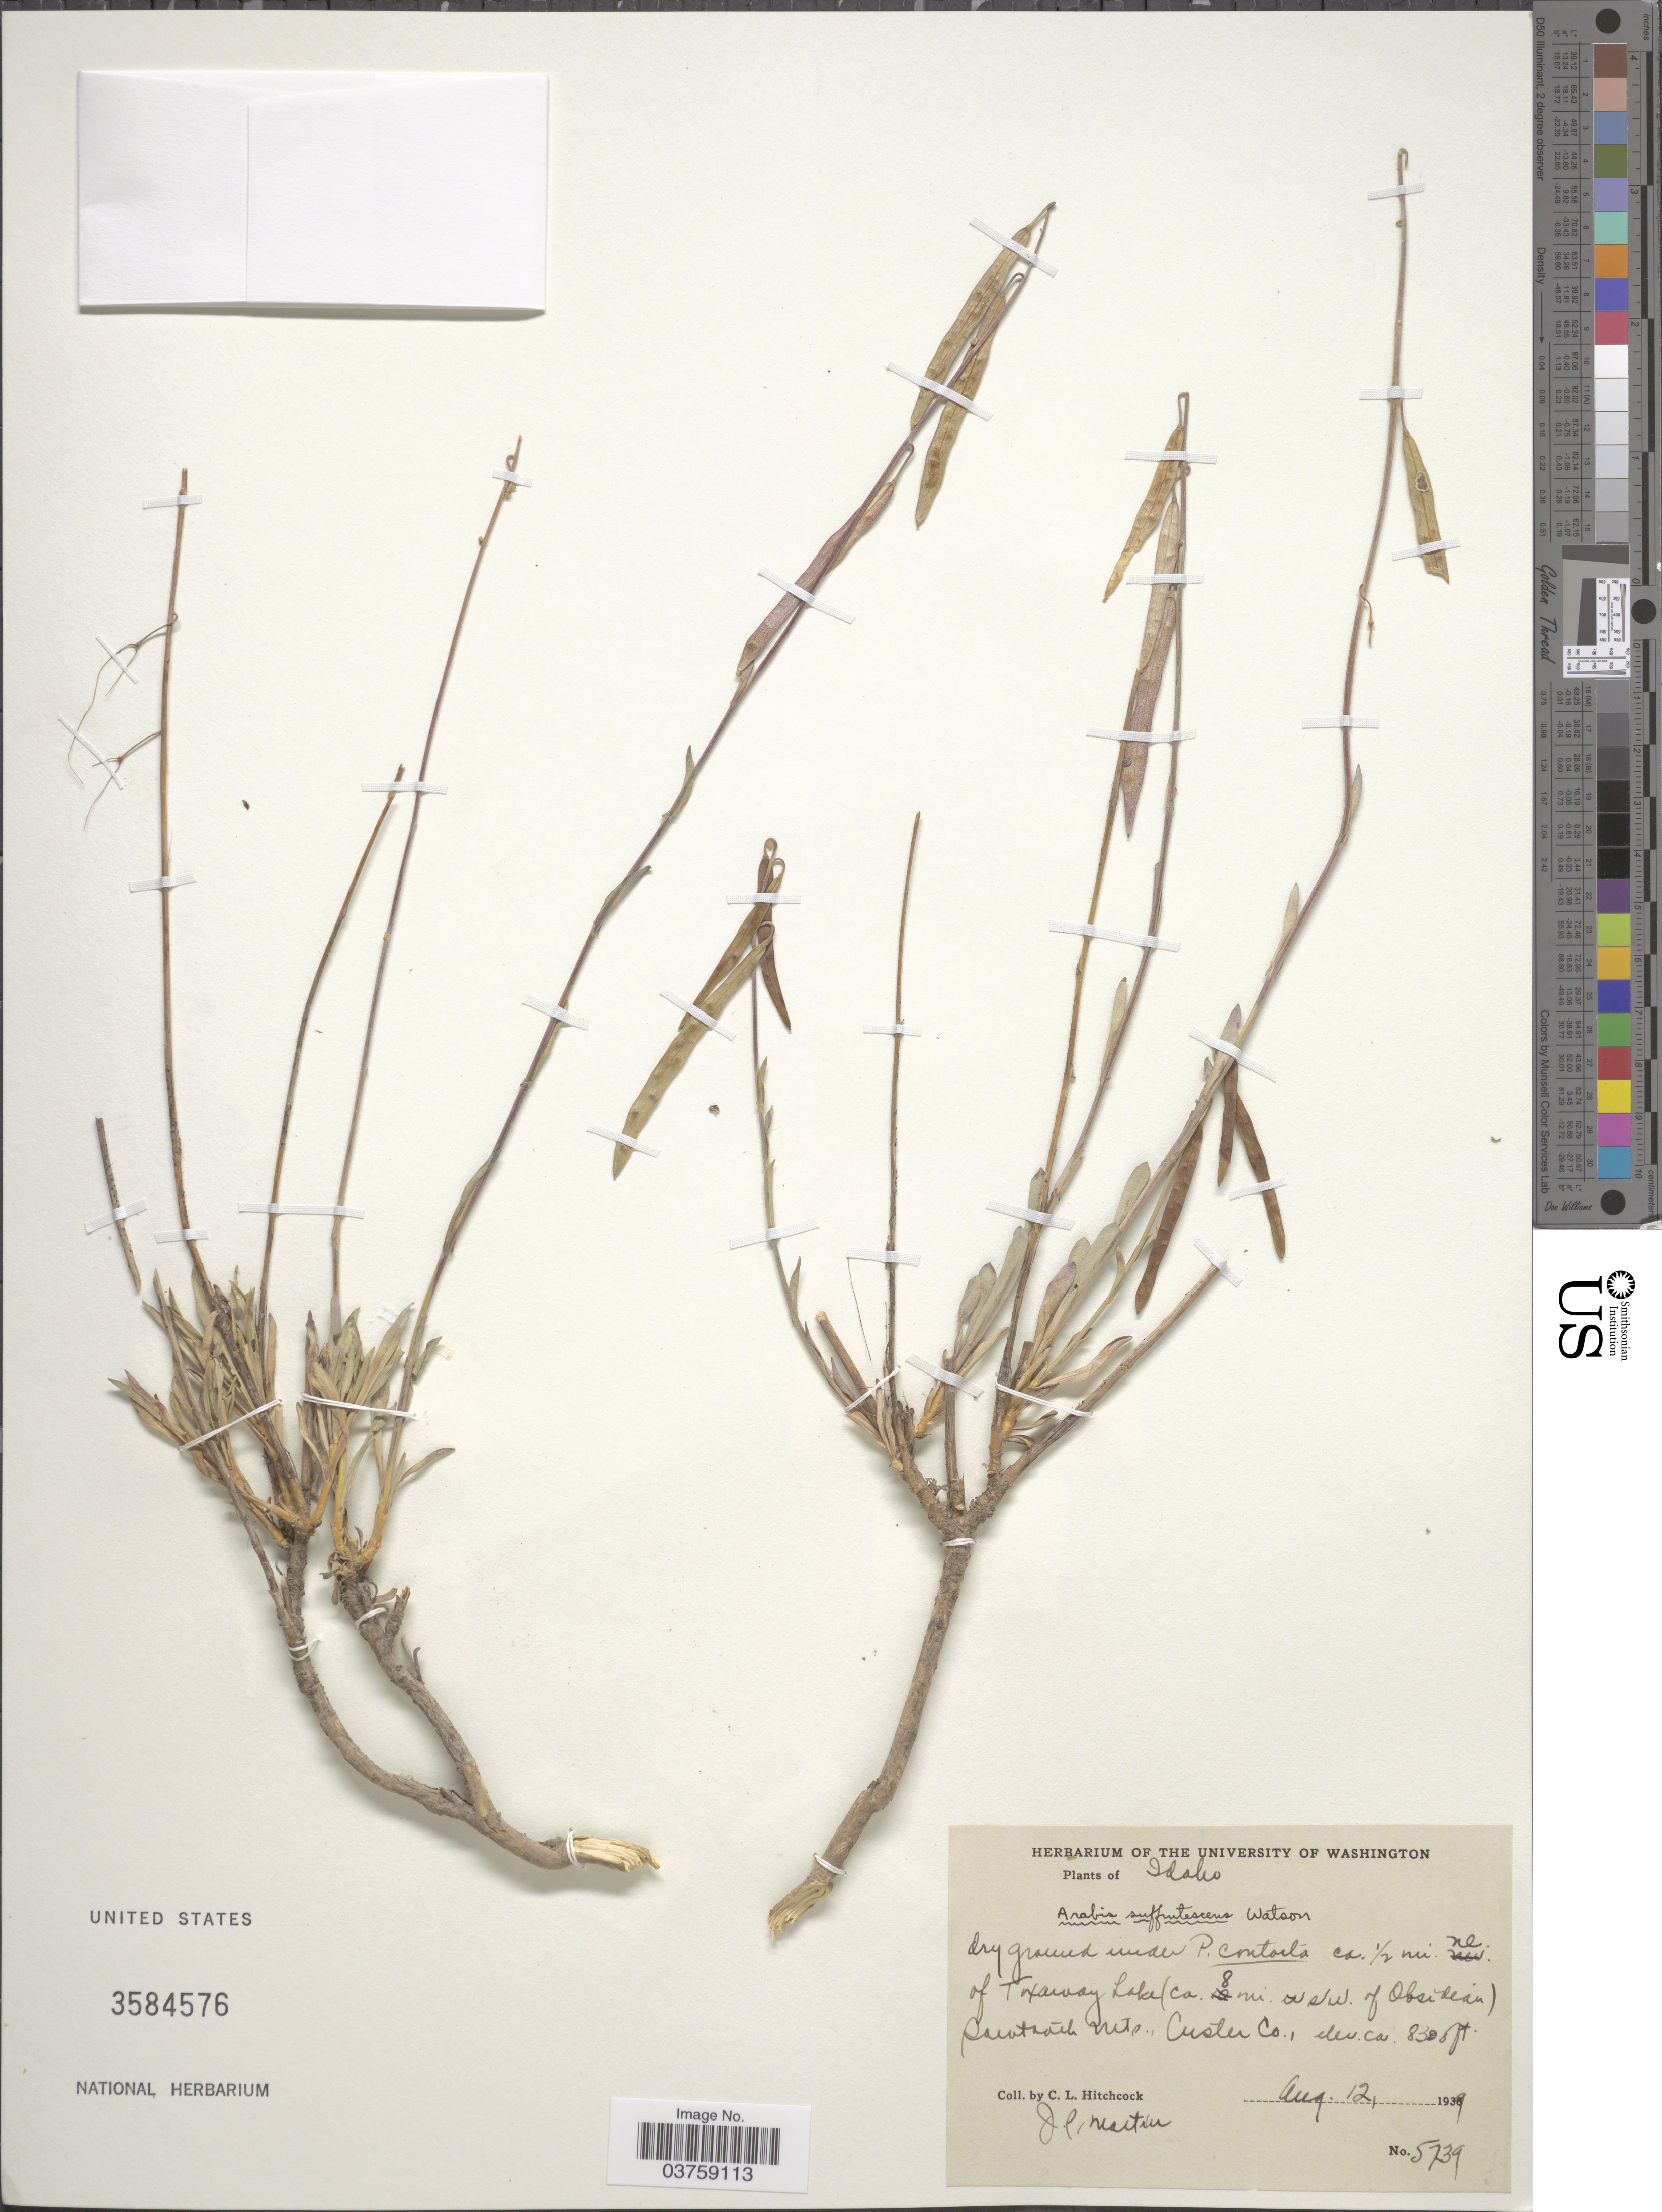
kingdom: Plantae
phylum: Tracheophyta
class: Magnoliopsida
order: Brassicales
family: Brassicaceae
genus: Arabis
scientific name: Arabis suffrutescens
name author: S. Watson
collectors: C. L. Hitchcock & Collector illegible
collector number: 5239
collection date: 1939-08-12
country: United States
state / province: Idaho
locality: Ca. ½ mi. ne. of Toxaway Lola (ca. 8 mi. sw. of Obsidian) Sawtooth Mts., Custer Co.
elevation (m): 2530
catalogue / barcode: US 3584576